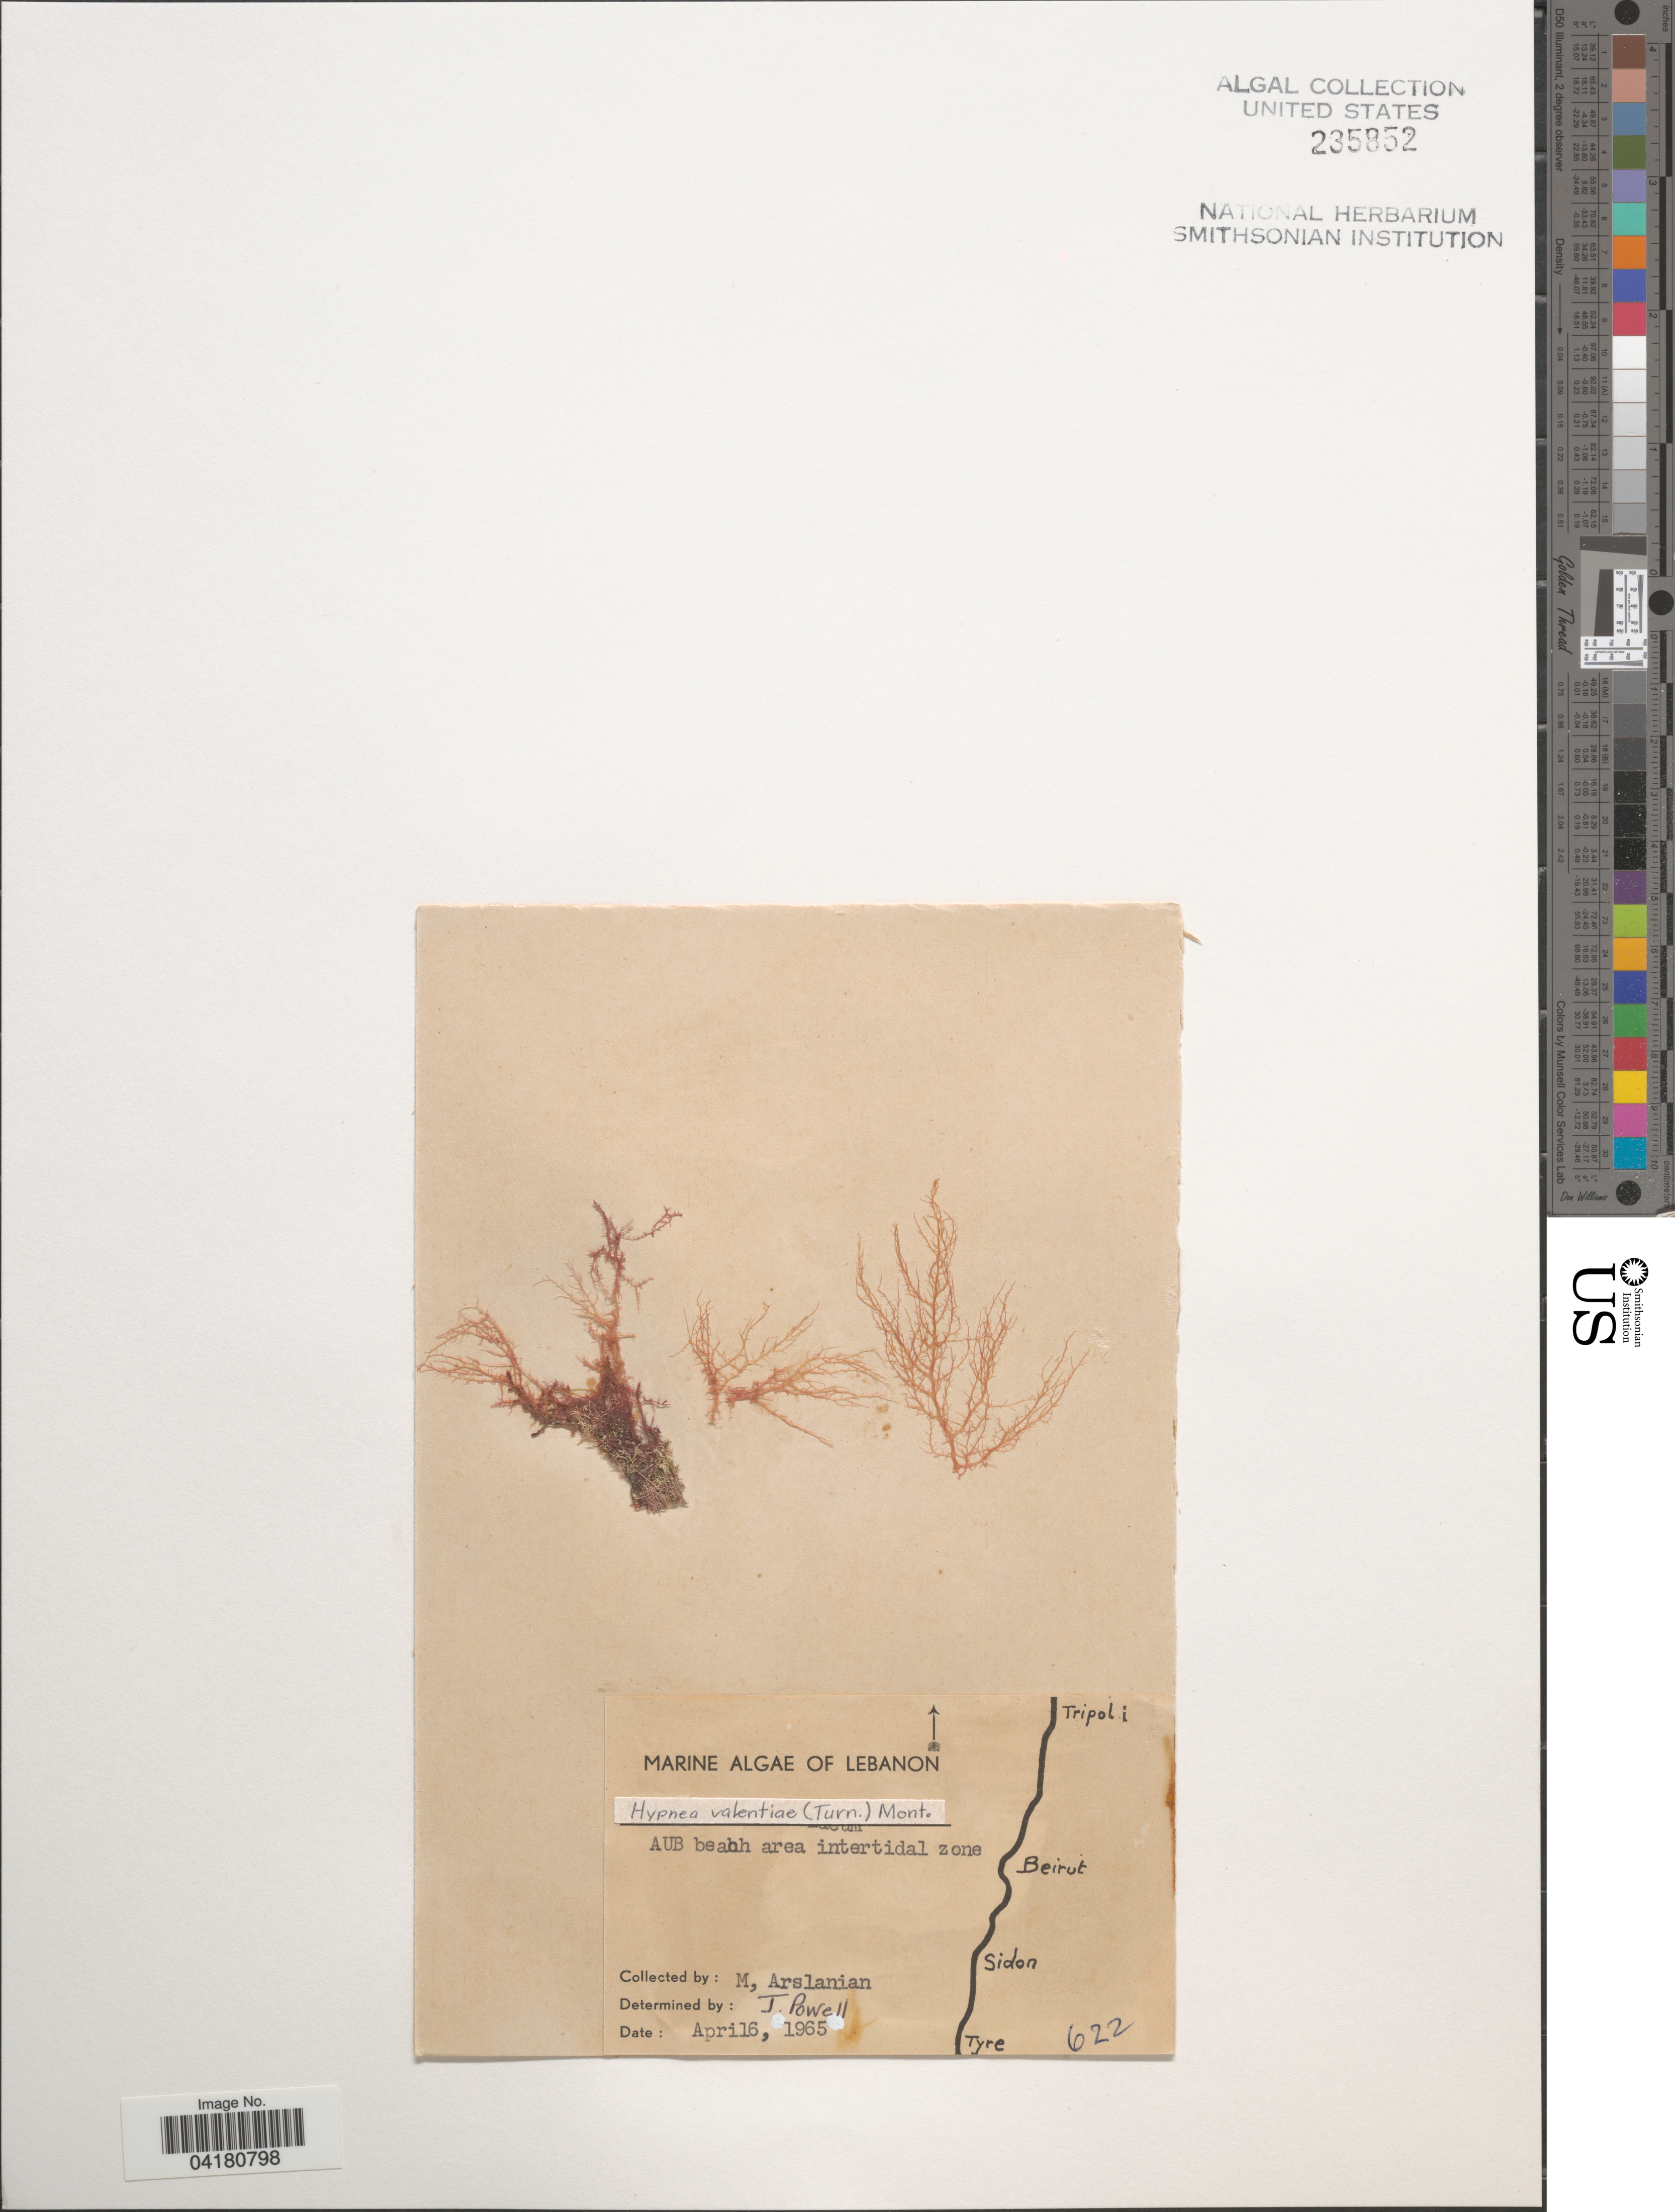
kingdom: Plantae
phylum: Rhodophyta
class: Florideophyceae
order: Gigartinales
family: Cystocloniaceae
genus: Hypnea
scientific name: Hypnea valentiae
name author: (Turner) Mont.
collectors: M. Arslanian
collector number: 622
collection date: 1965-04-06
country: Lebanon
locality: AUB beach area intertidal zone.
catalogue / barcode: US 235852